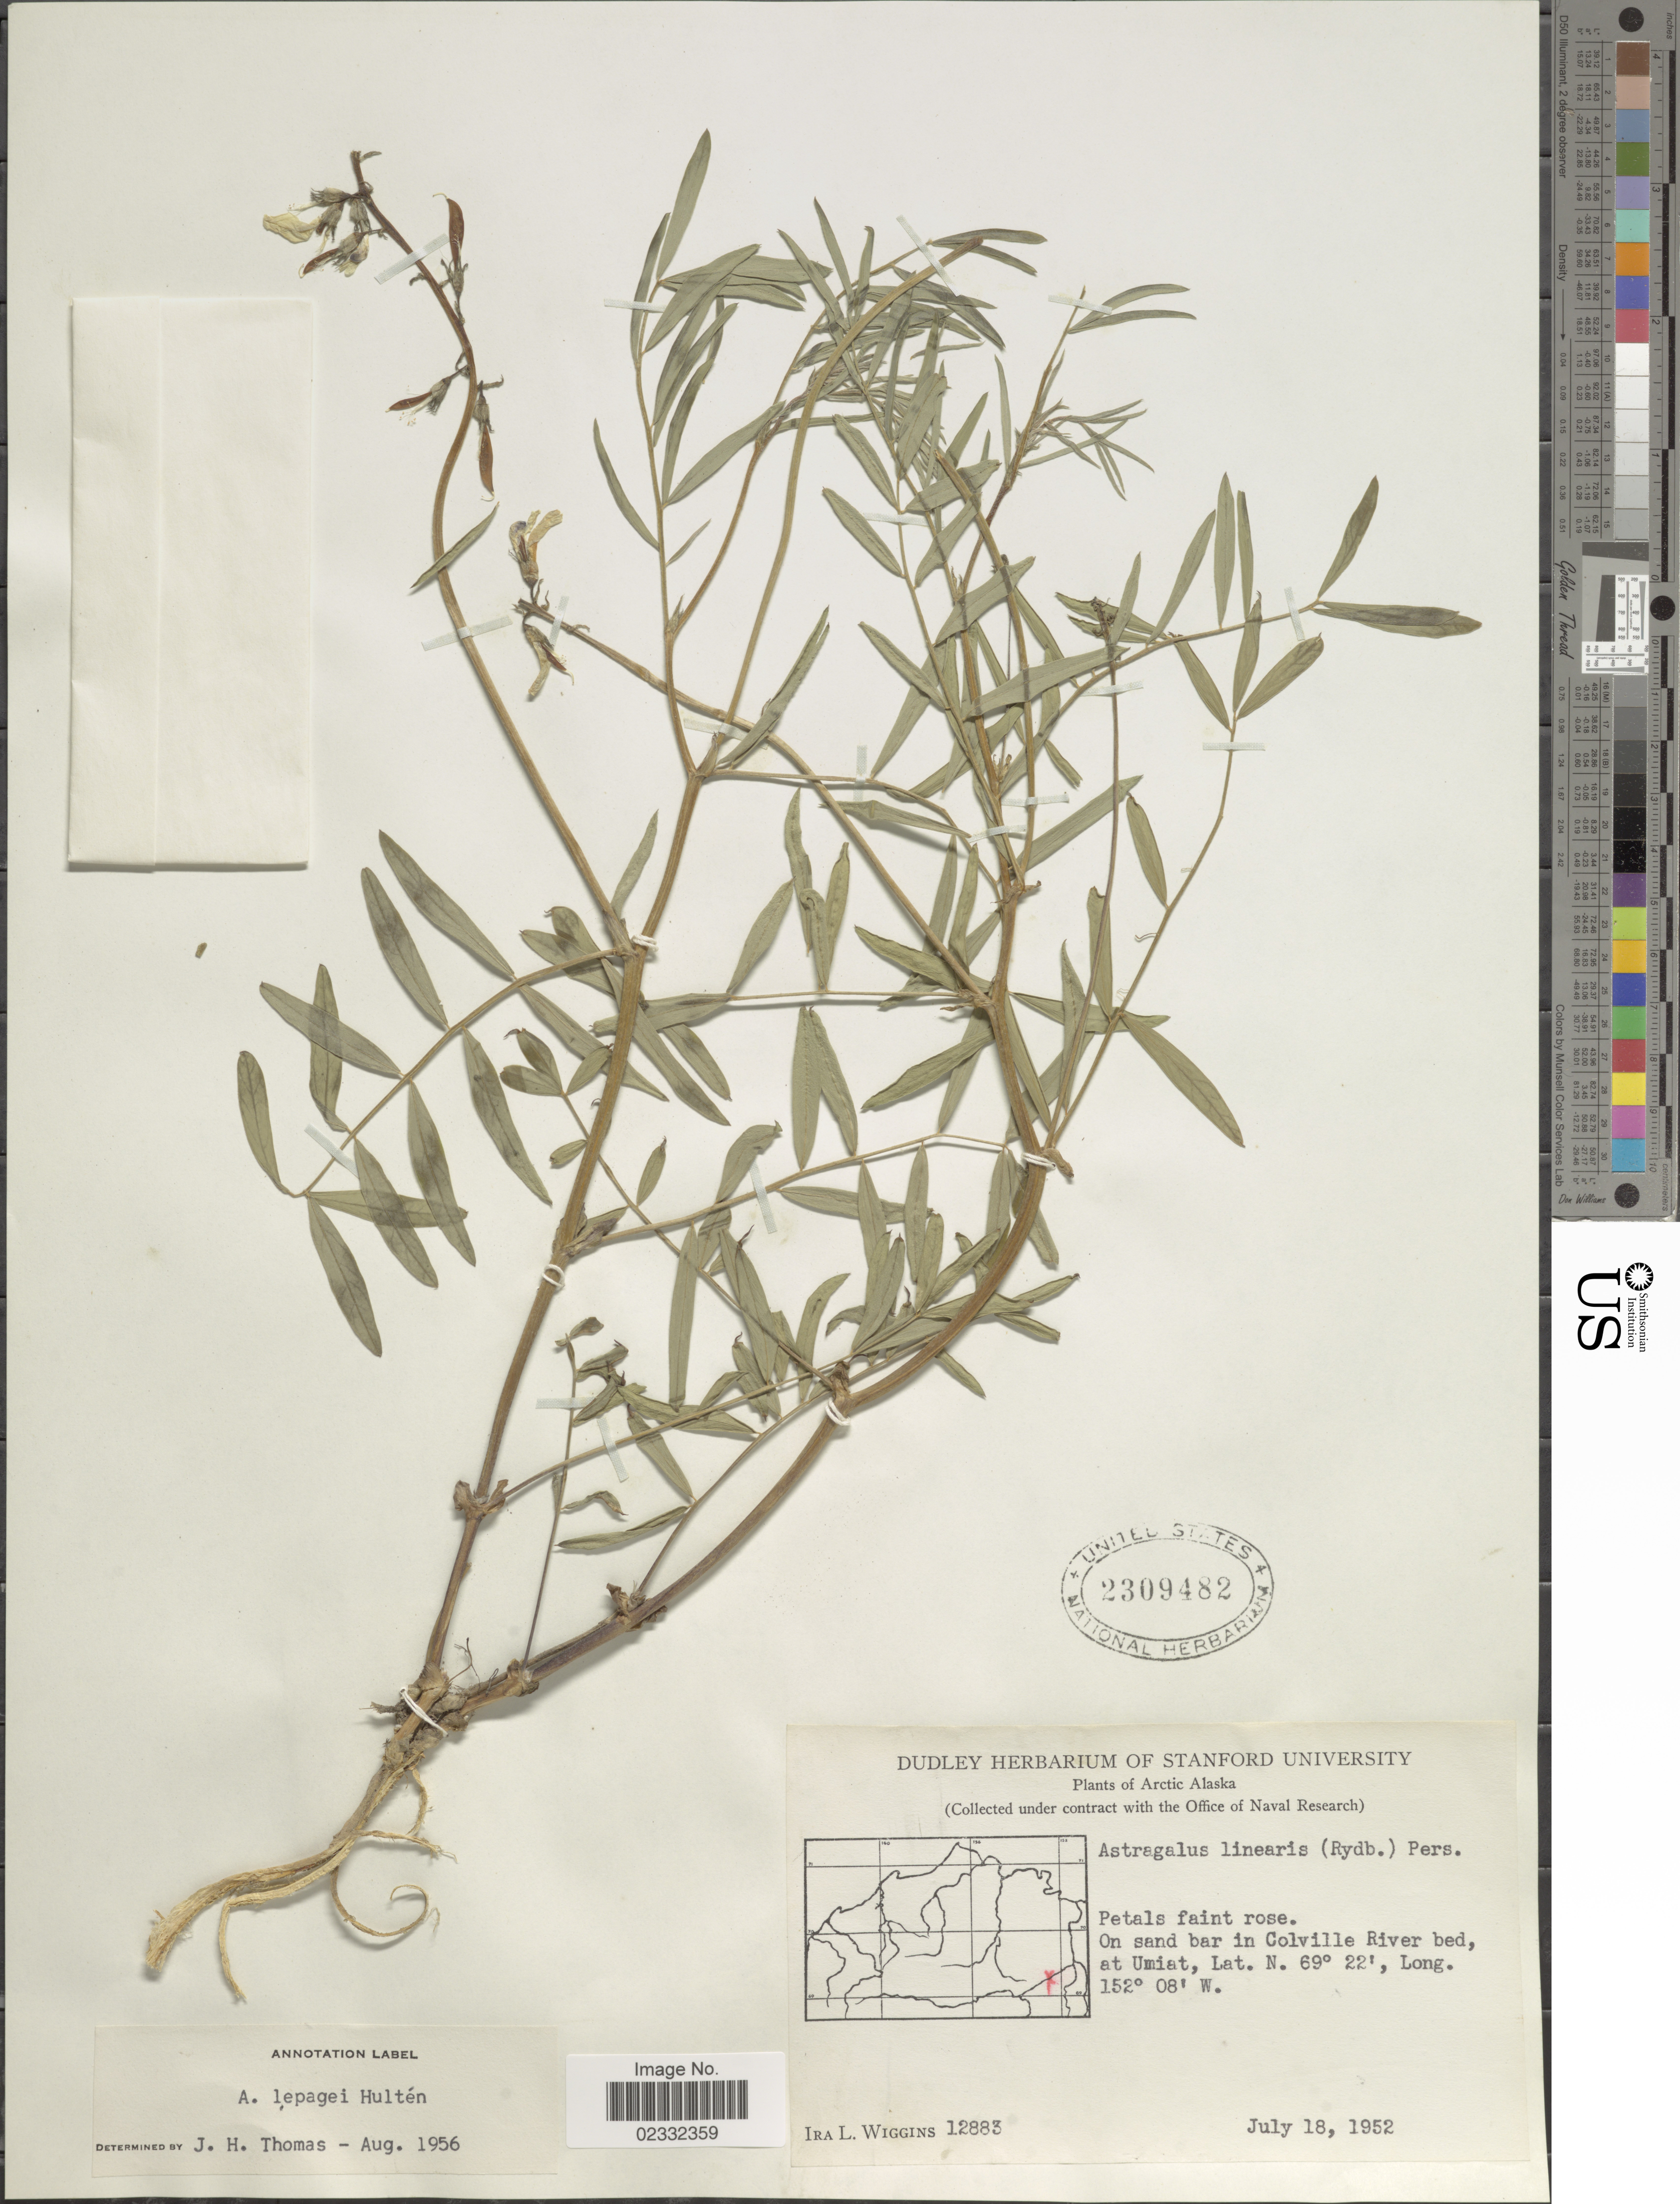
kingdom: Plantae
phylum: Tracheophyta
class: Magnoliopsida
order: Fabales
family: Fabaceae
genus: Astragalus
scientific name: Astragalus lepagei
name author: Hultén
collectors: I. L. Wiggins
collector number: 12883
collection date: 1952-07-18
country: United States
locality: On sand bar in Colville River bed, at Umiat.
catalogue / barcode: US 2309482